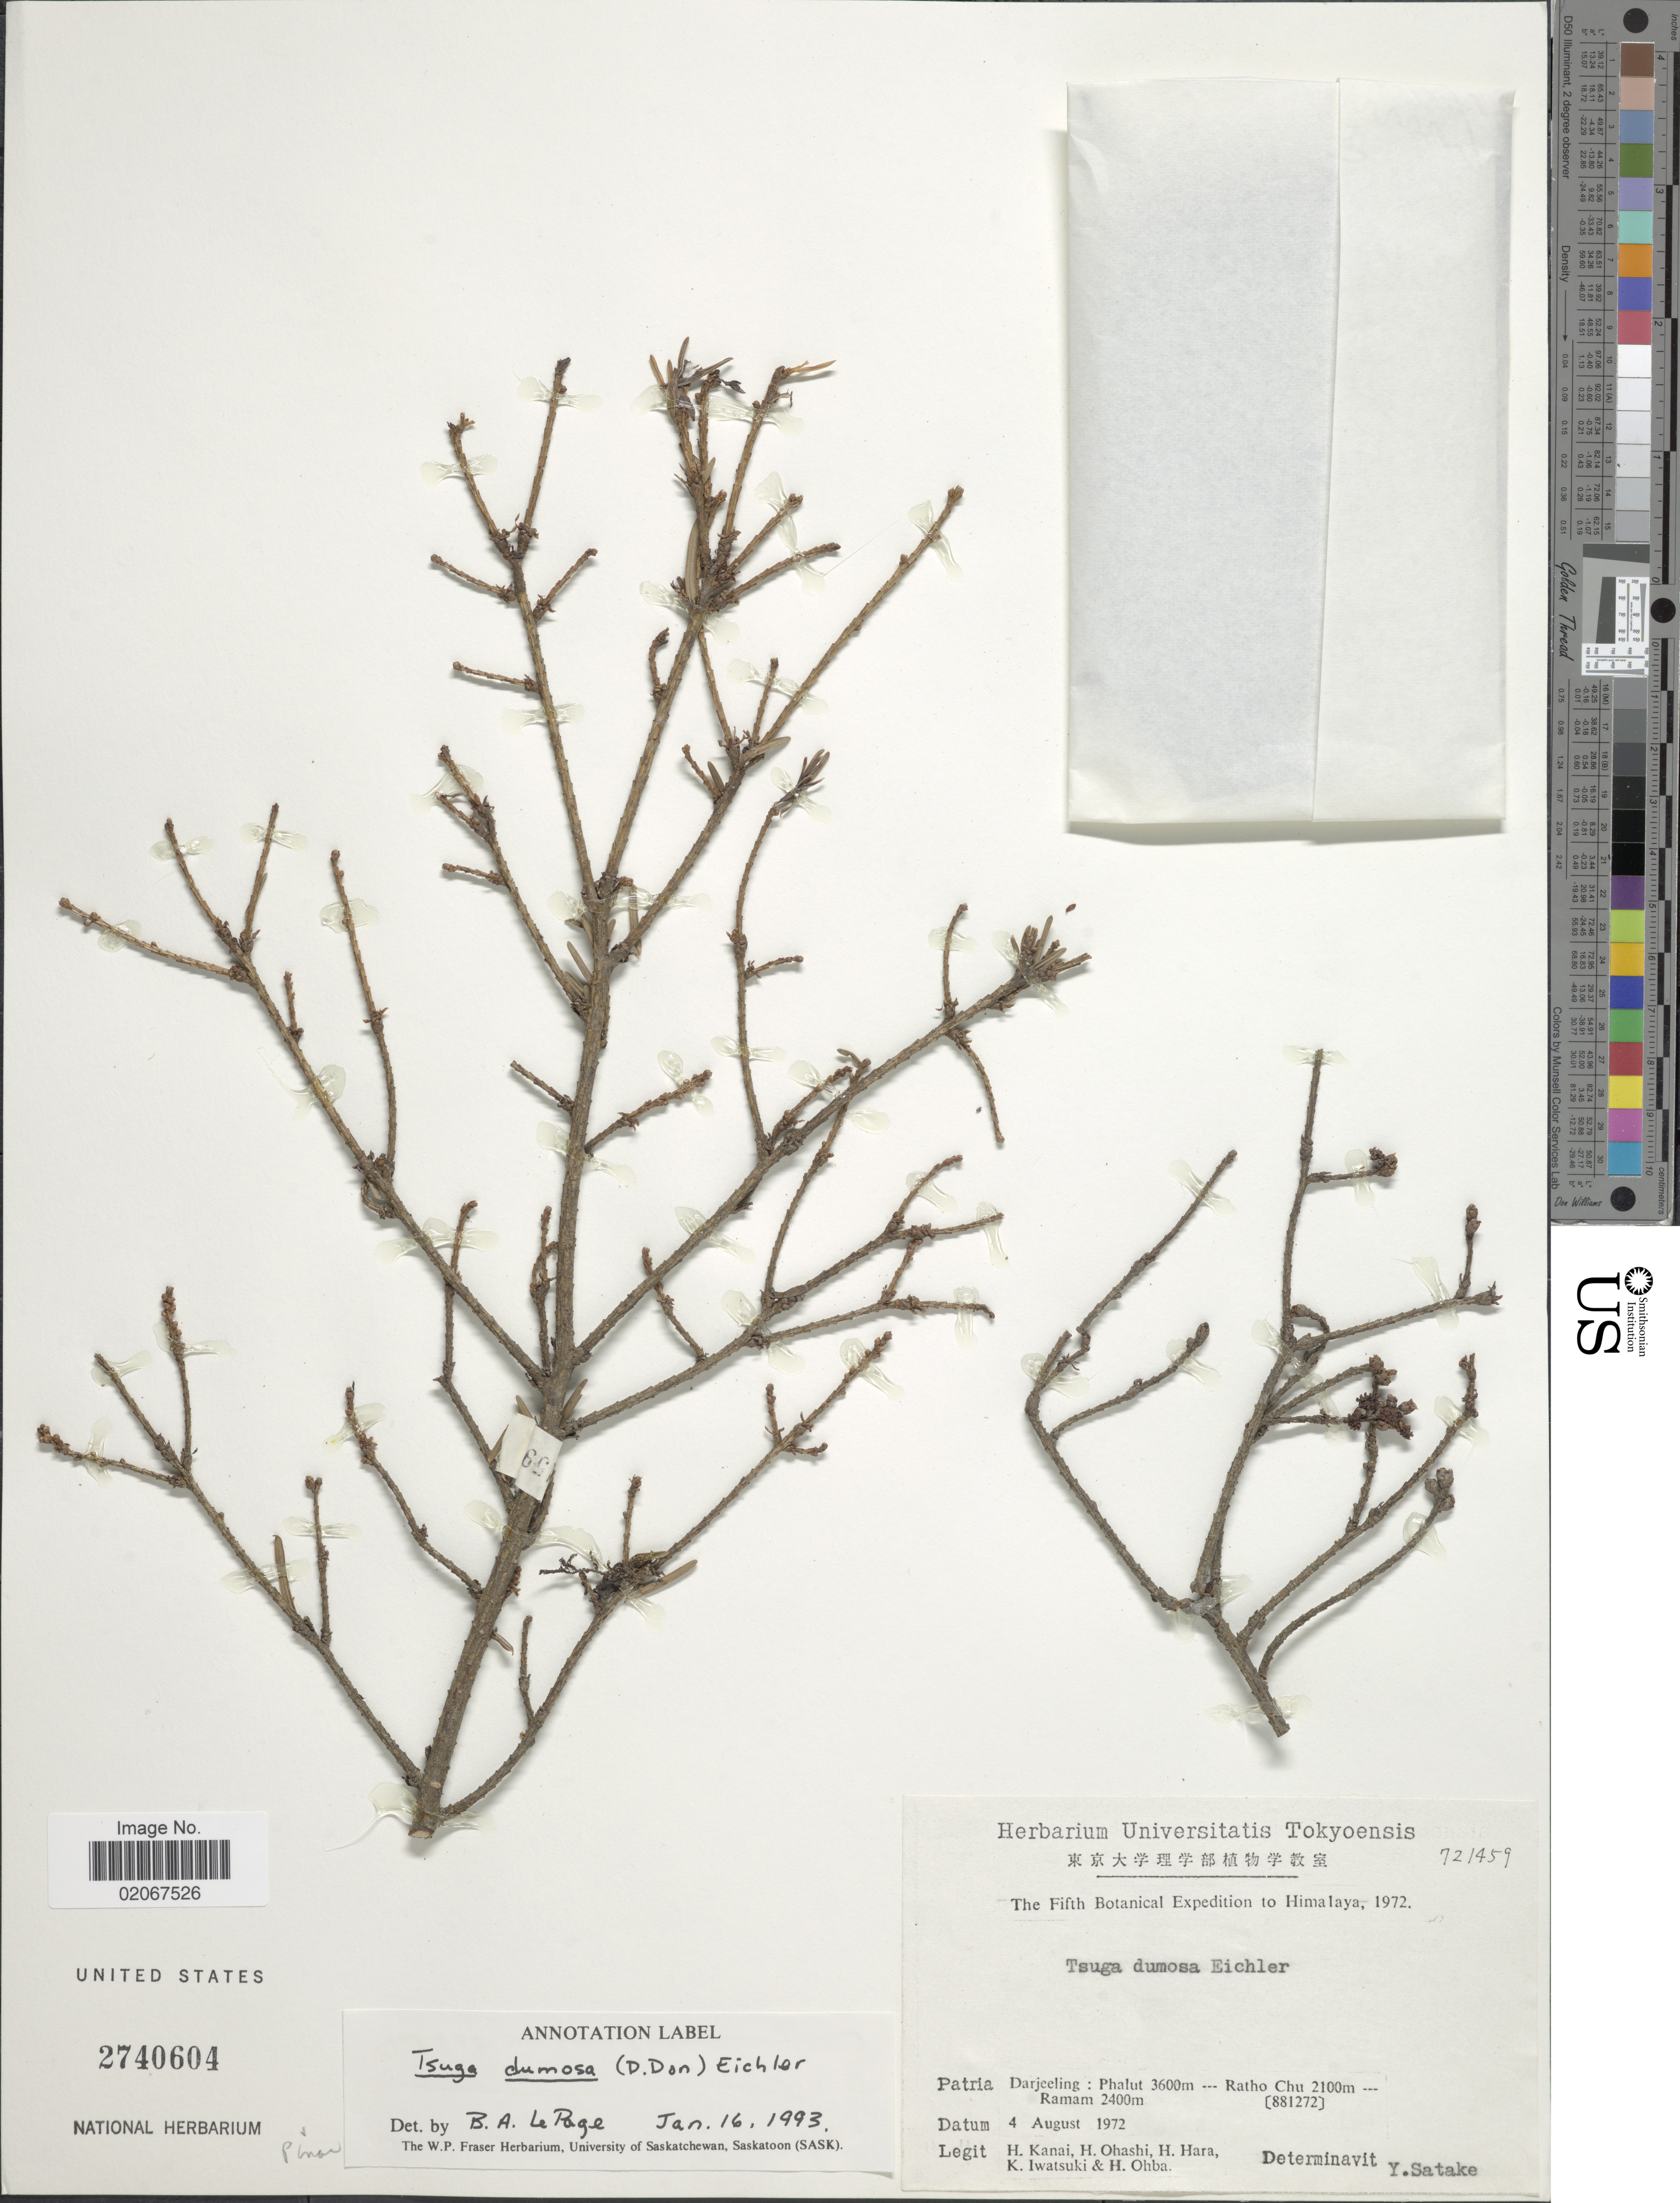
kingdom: Plantae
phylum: Tracheophyta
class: Pinopsida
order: Pinales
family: Pinaceae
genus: Tsuga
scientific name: Tsuga dumosa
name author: (D. Don) Eichler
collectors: H. Kanai, H. Ohashi, H. Hara, K. Iwatsuki & H. Ohba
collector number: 721459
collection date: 1972-08-04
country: India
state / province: West Bengal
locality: Himalaya. Darjeeling: Phalut, Ratho Chu, Ramam.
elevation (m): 2100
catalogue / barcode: US 2740604